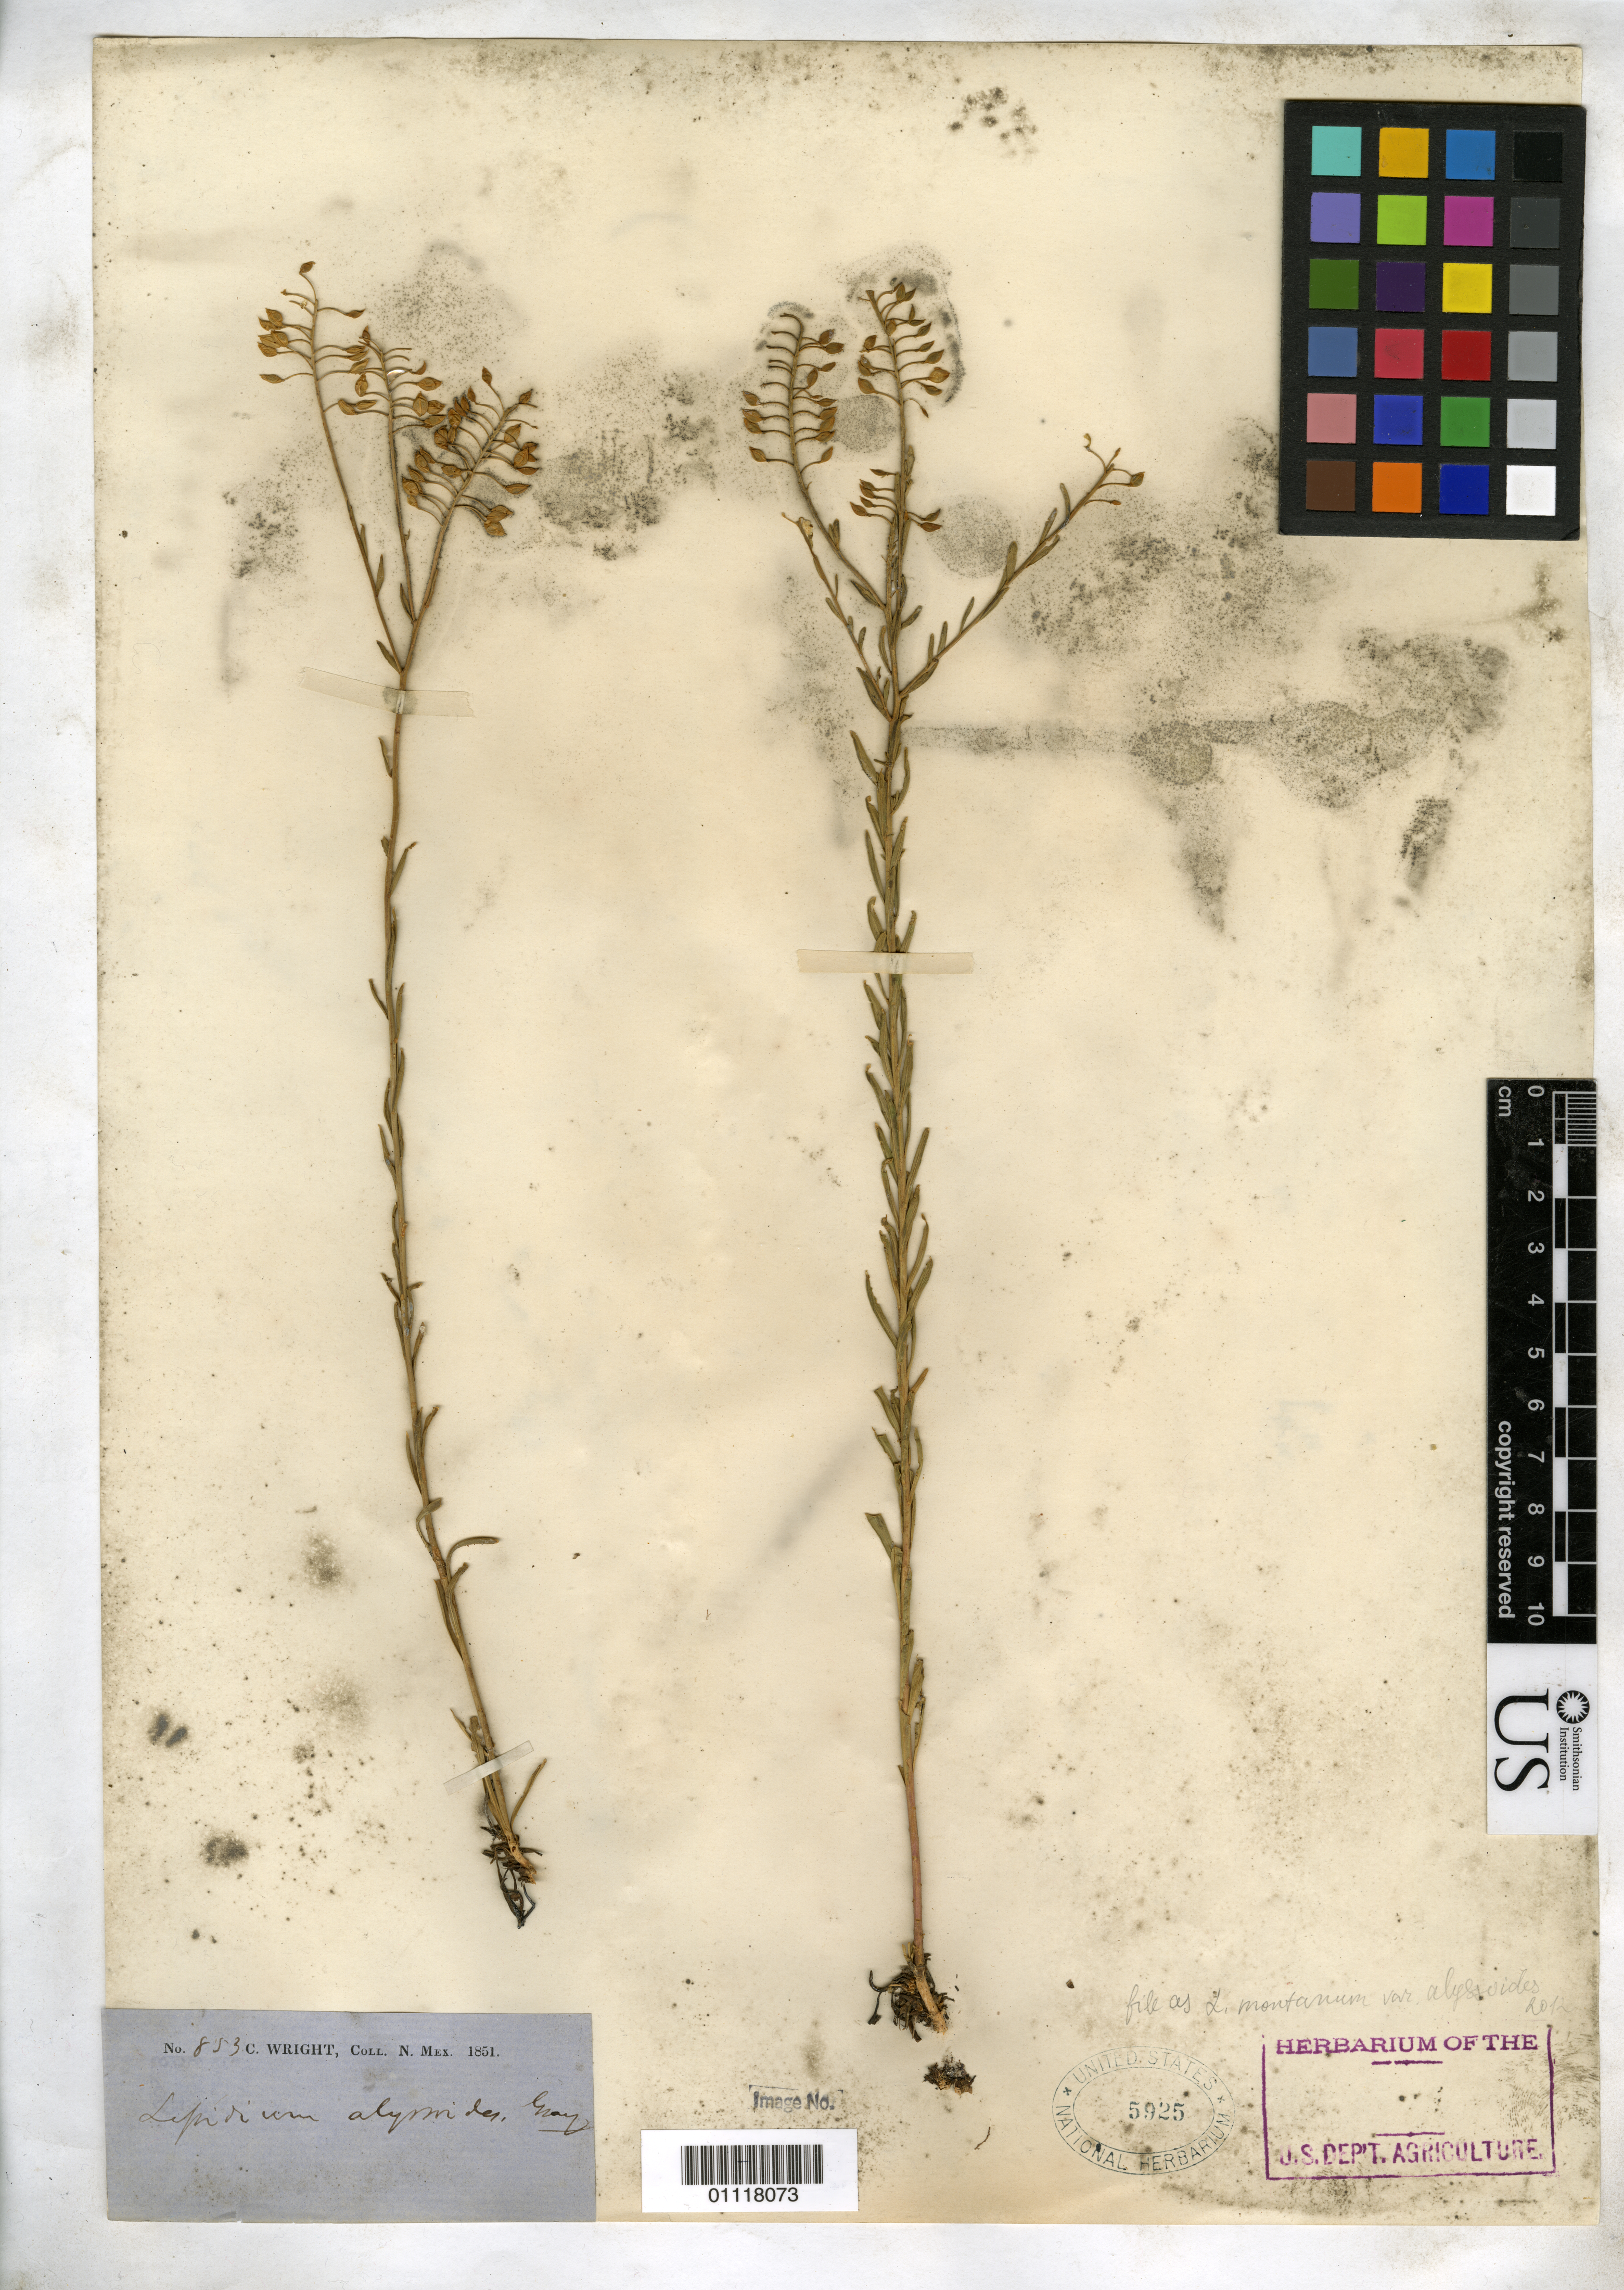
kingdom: Plantae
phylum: Tracheophyta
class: Magnoliopsida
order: Brassicales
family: Brassicaceae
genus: Lepidium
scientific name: Lepidium montanum var. alyssoides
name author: (A. Gray) M.E. Jones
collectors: C. Wright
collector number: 853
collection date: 1851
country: United States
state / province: New Mexico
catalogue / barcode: US 5925